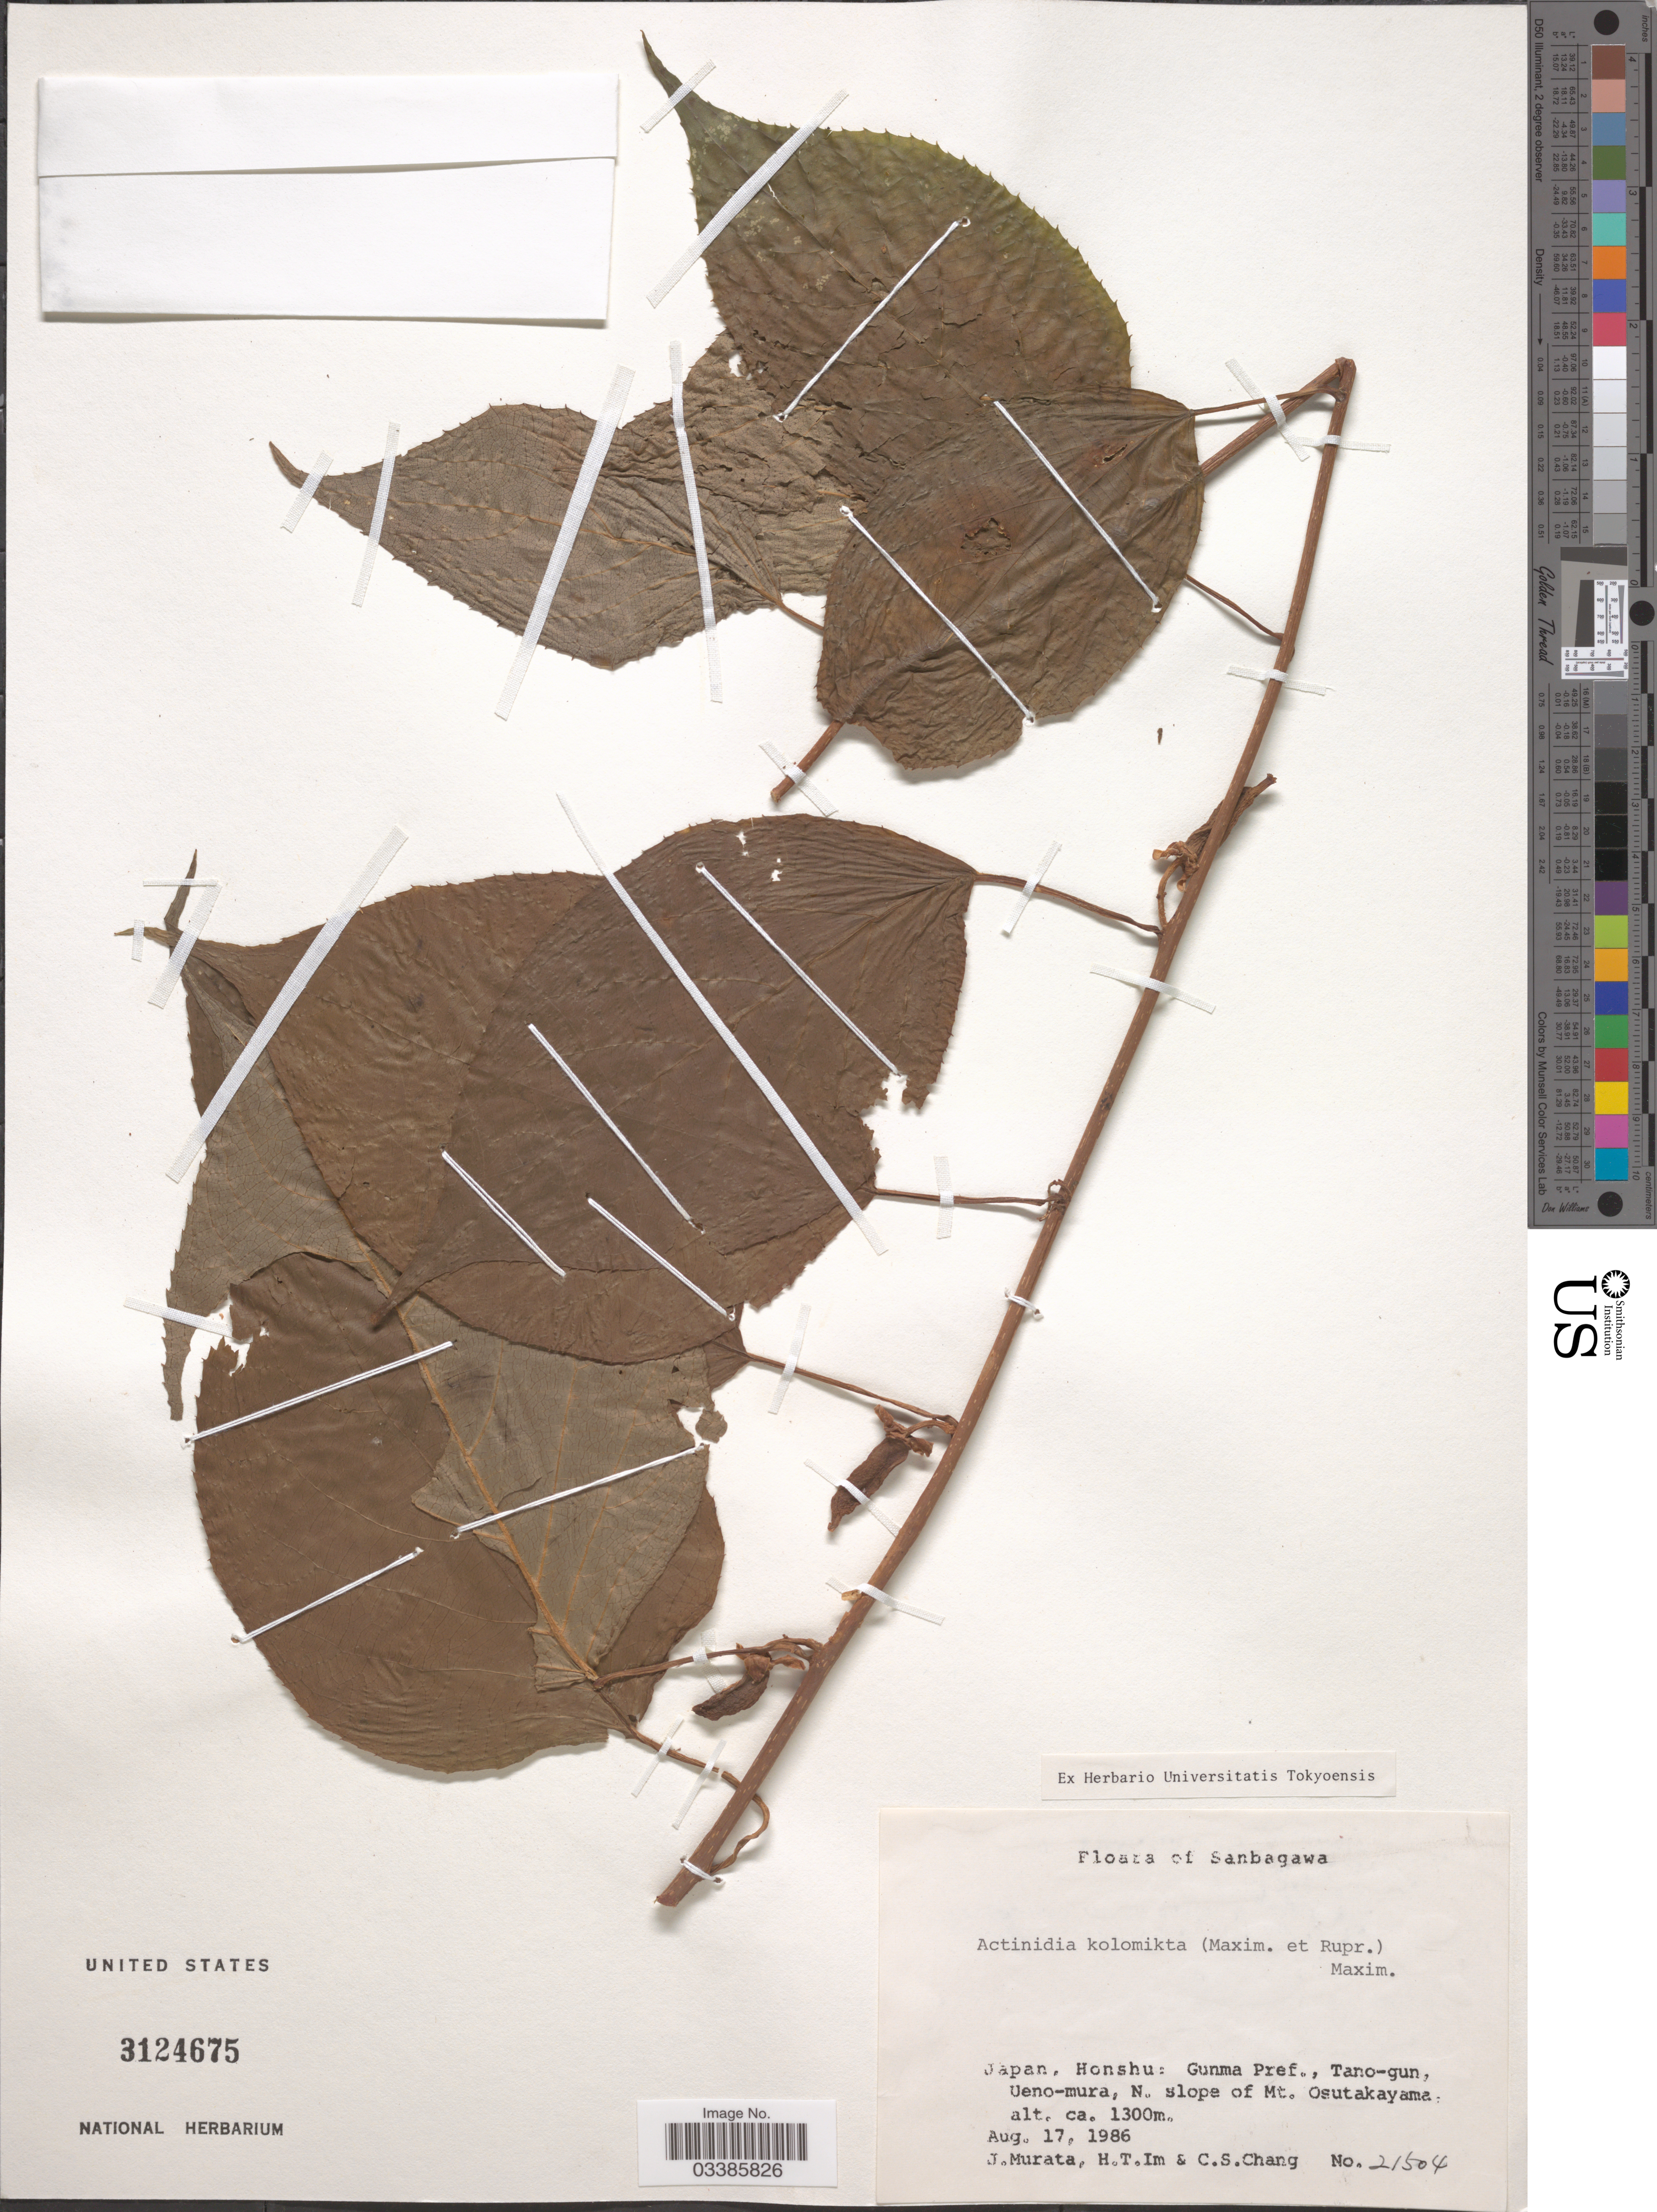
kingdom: Plantae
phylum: Tracheophyta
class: Magnoliopsida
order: Ericales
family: Actinidiaceae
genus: Actinidia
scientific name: Actinidia kolomikta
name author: (Rupr. & Maxim.) Maxim.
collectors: J. Murata, H. Im & C. S. Chang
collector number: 21504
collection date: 1986-08-17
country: Japan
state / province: Gunma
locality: Sanbagawa. Honshu: Gunma Pref., Tano-gun, Ueno-mura, N. slope of Mt. Osutakayama.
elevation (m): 1300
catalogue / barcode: US 3124675